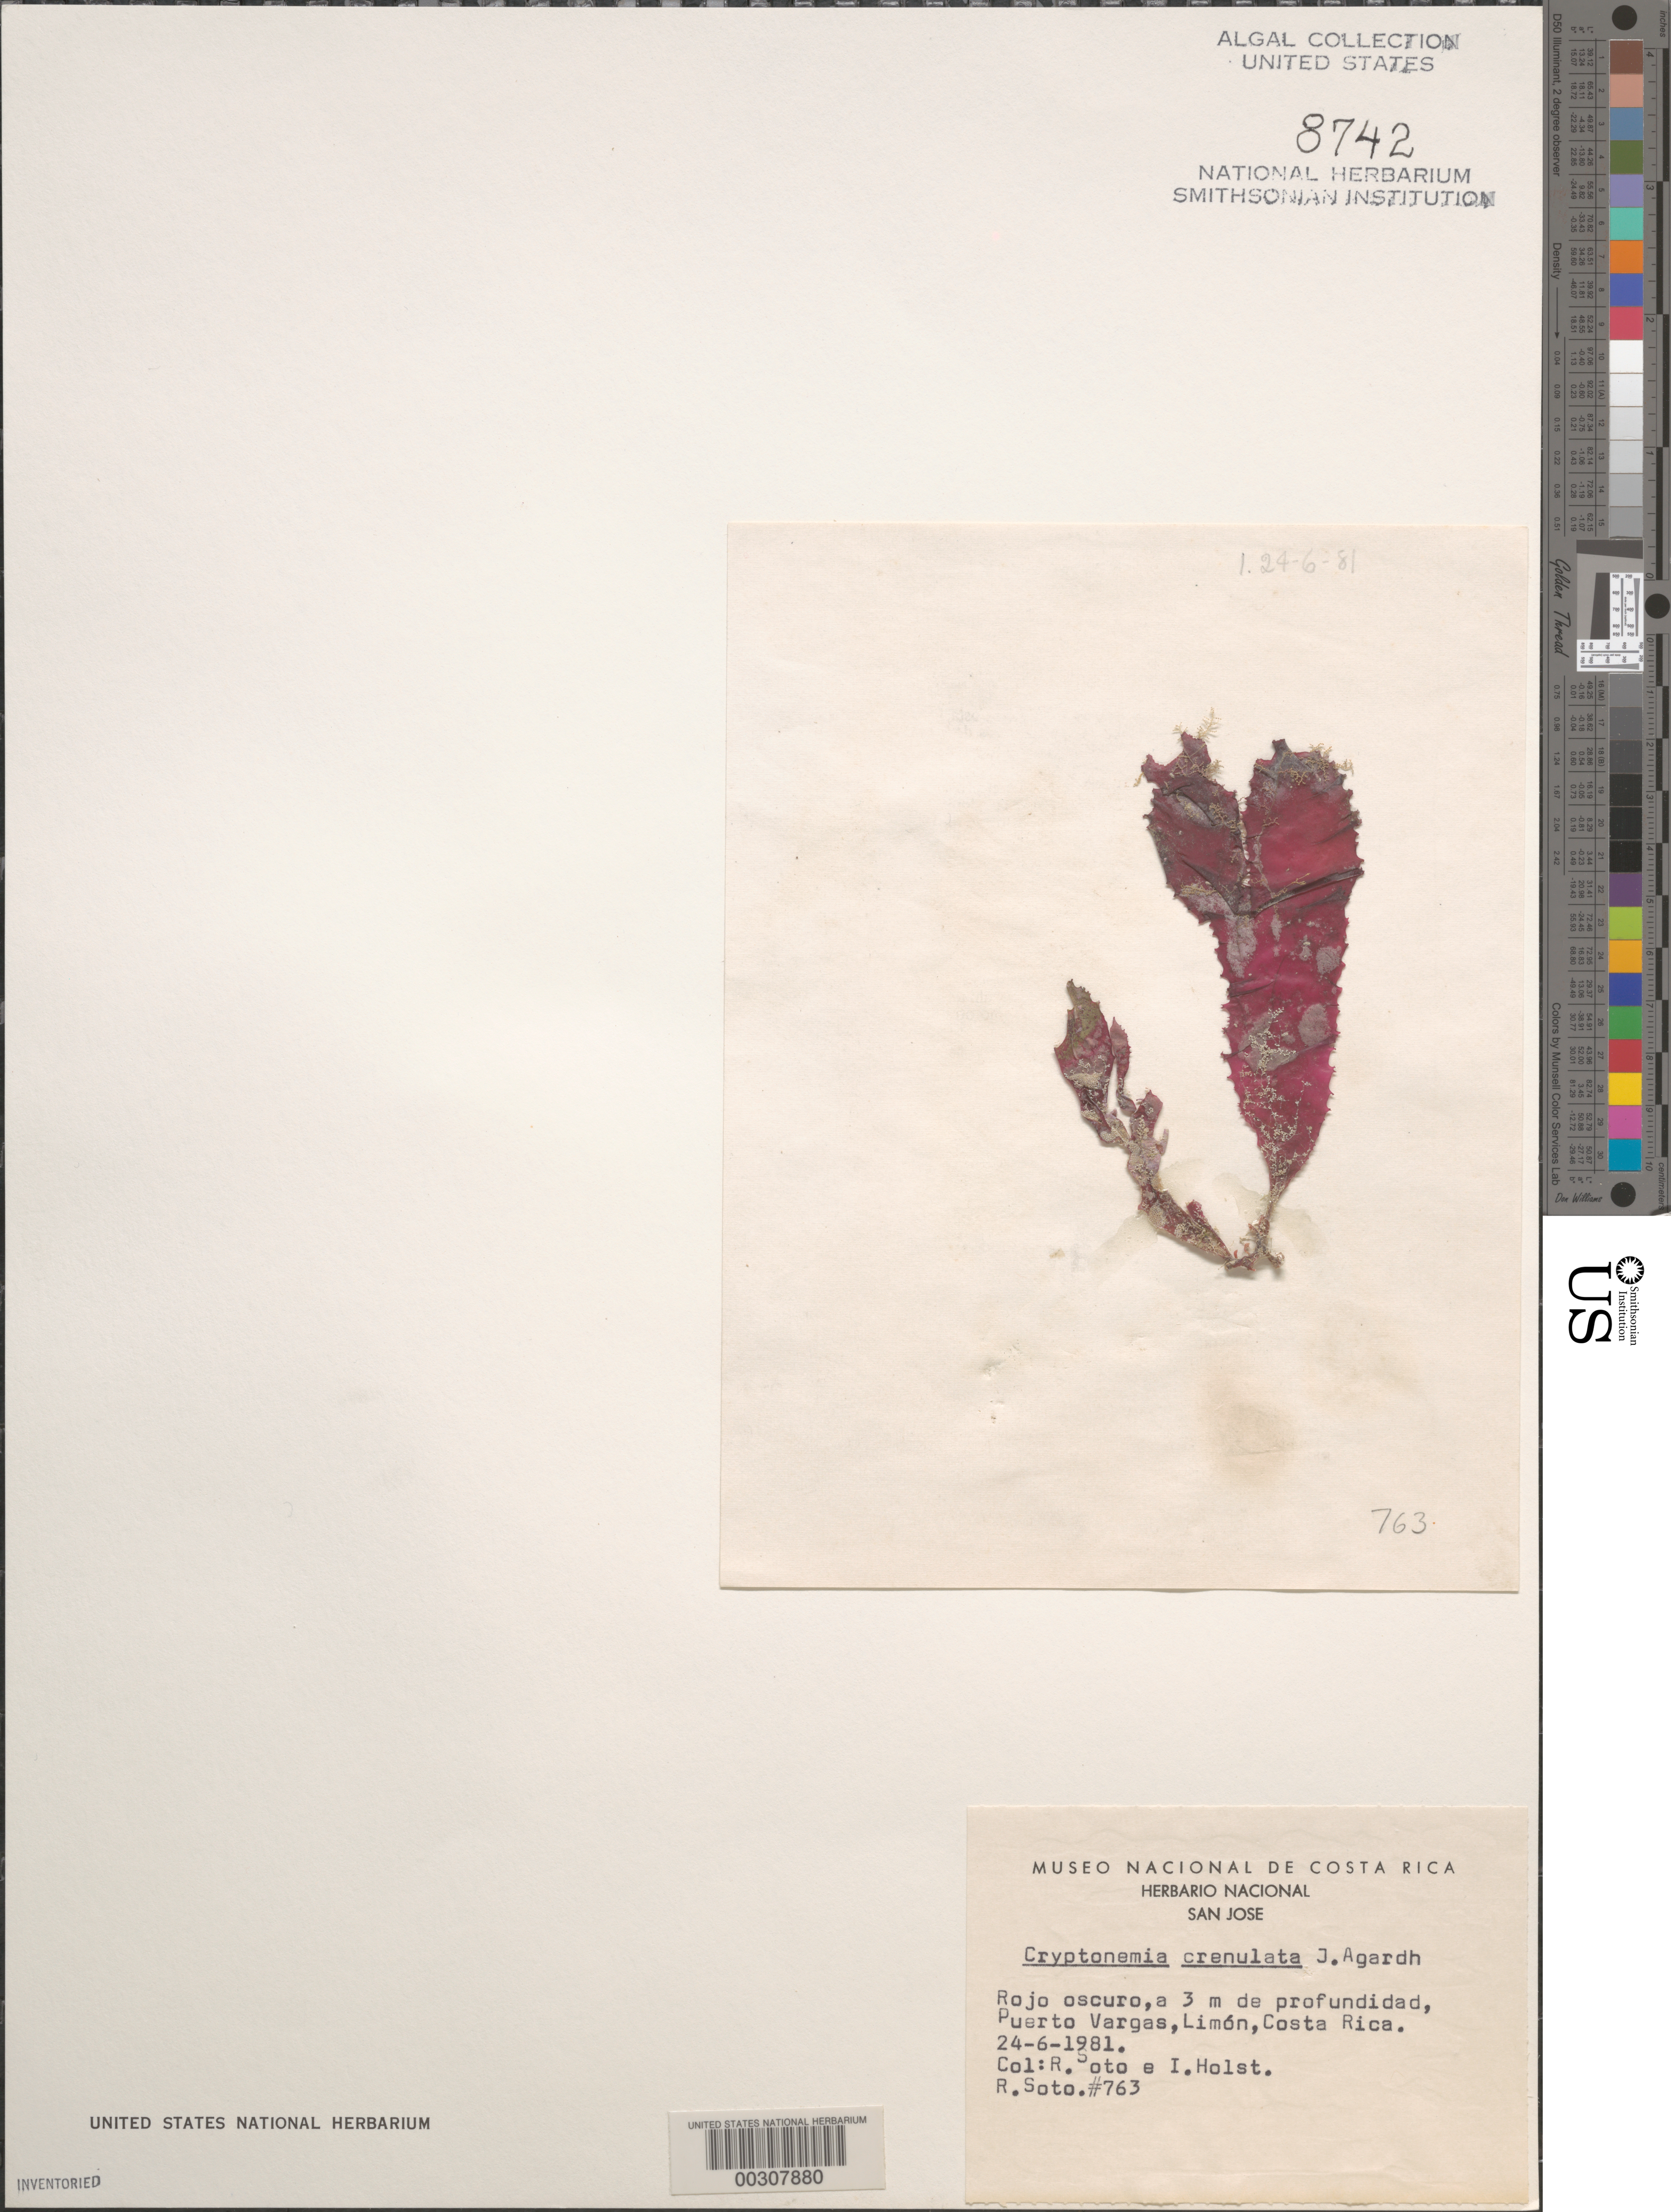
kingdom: Plantae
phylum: Rhodophyta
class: Florideophyceae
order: Halymeniales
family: Halymeniaceae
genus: Cryptonemia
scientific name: Cryptonemia crenulata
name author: (J. Agardh) J. Agardh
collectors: R. Soto & I. Holst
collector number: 763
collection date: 1981-06-24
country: Costa Rica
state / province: Limón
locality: Puerto Vargas.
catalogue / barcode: US 8742